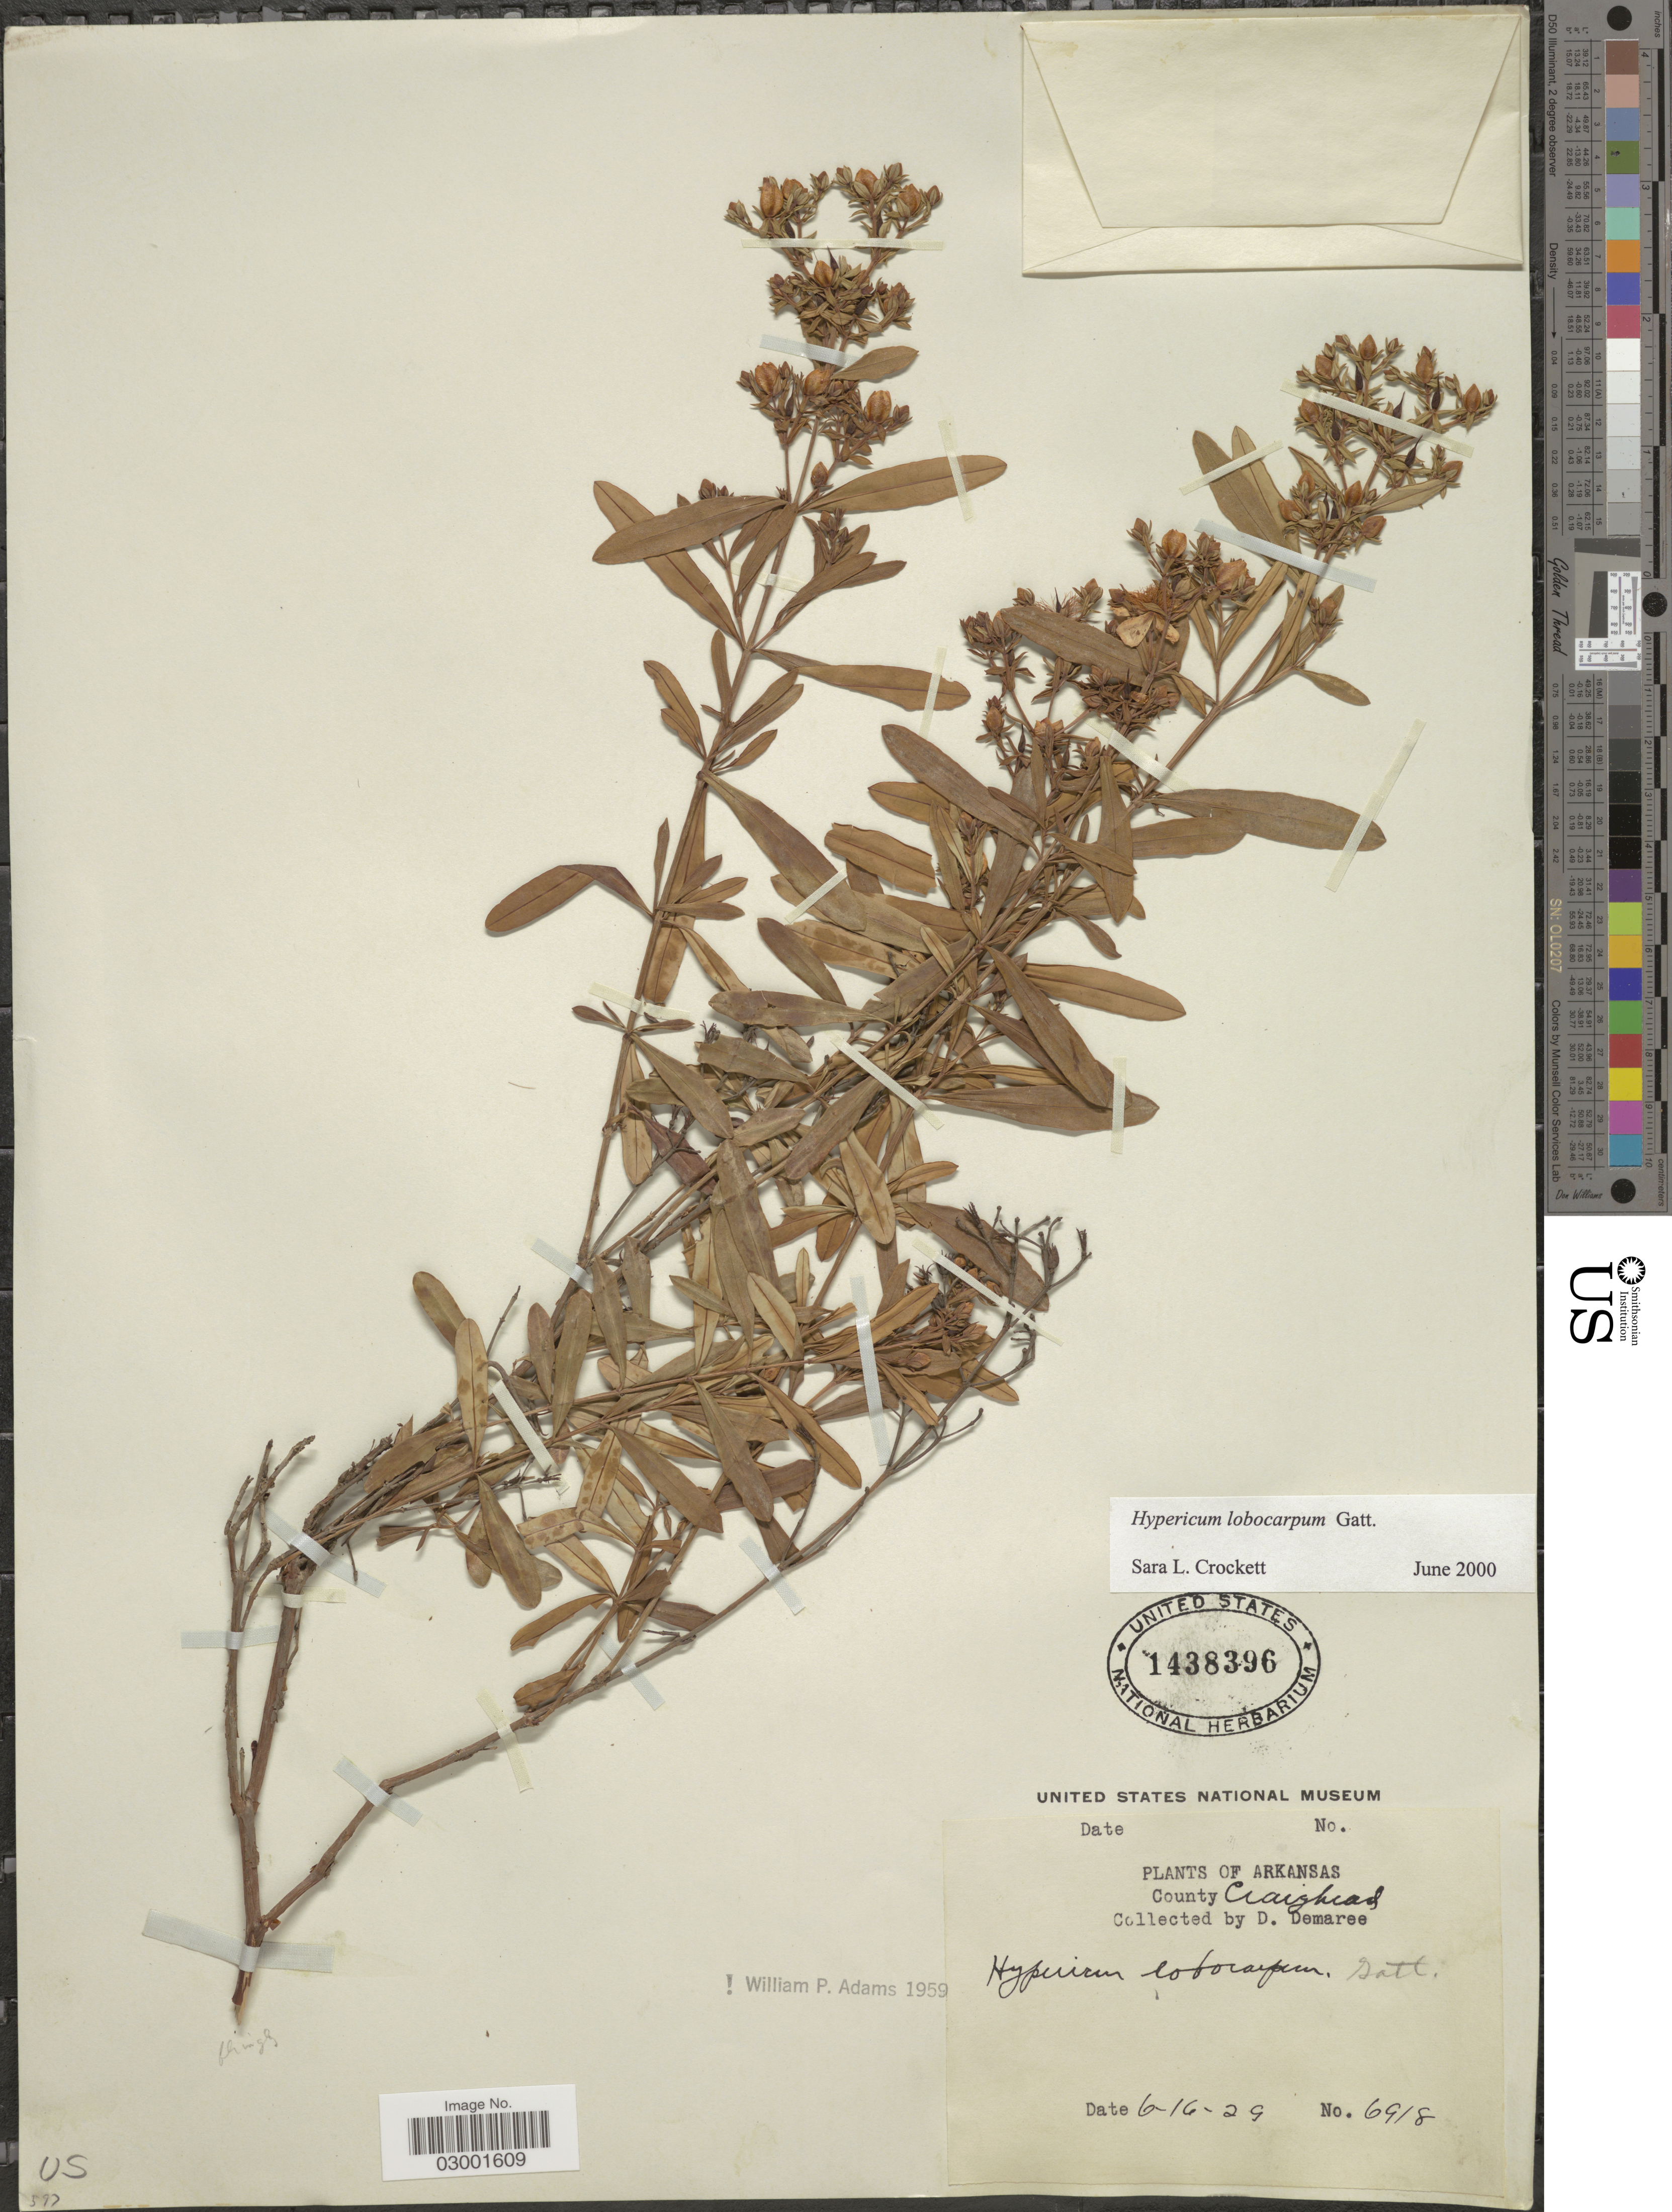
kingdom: Plantae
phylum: Tracheophyta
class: Magnoliopsida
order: Malpighiales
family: Hypericaceae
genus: Hypericum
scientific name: Hypericum lobocarpum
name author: Gatt.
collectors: D. Demaree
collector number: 6918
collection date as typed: Transcribed d/m/y: 16/6/29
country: United States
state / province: Arkansas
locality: County Craighead.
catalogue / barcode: US 1438396